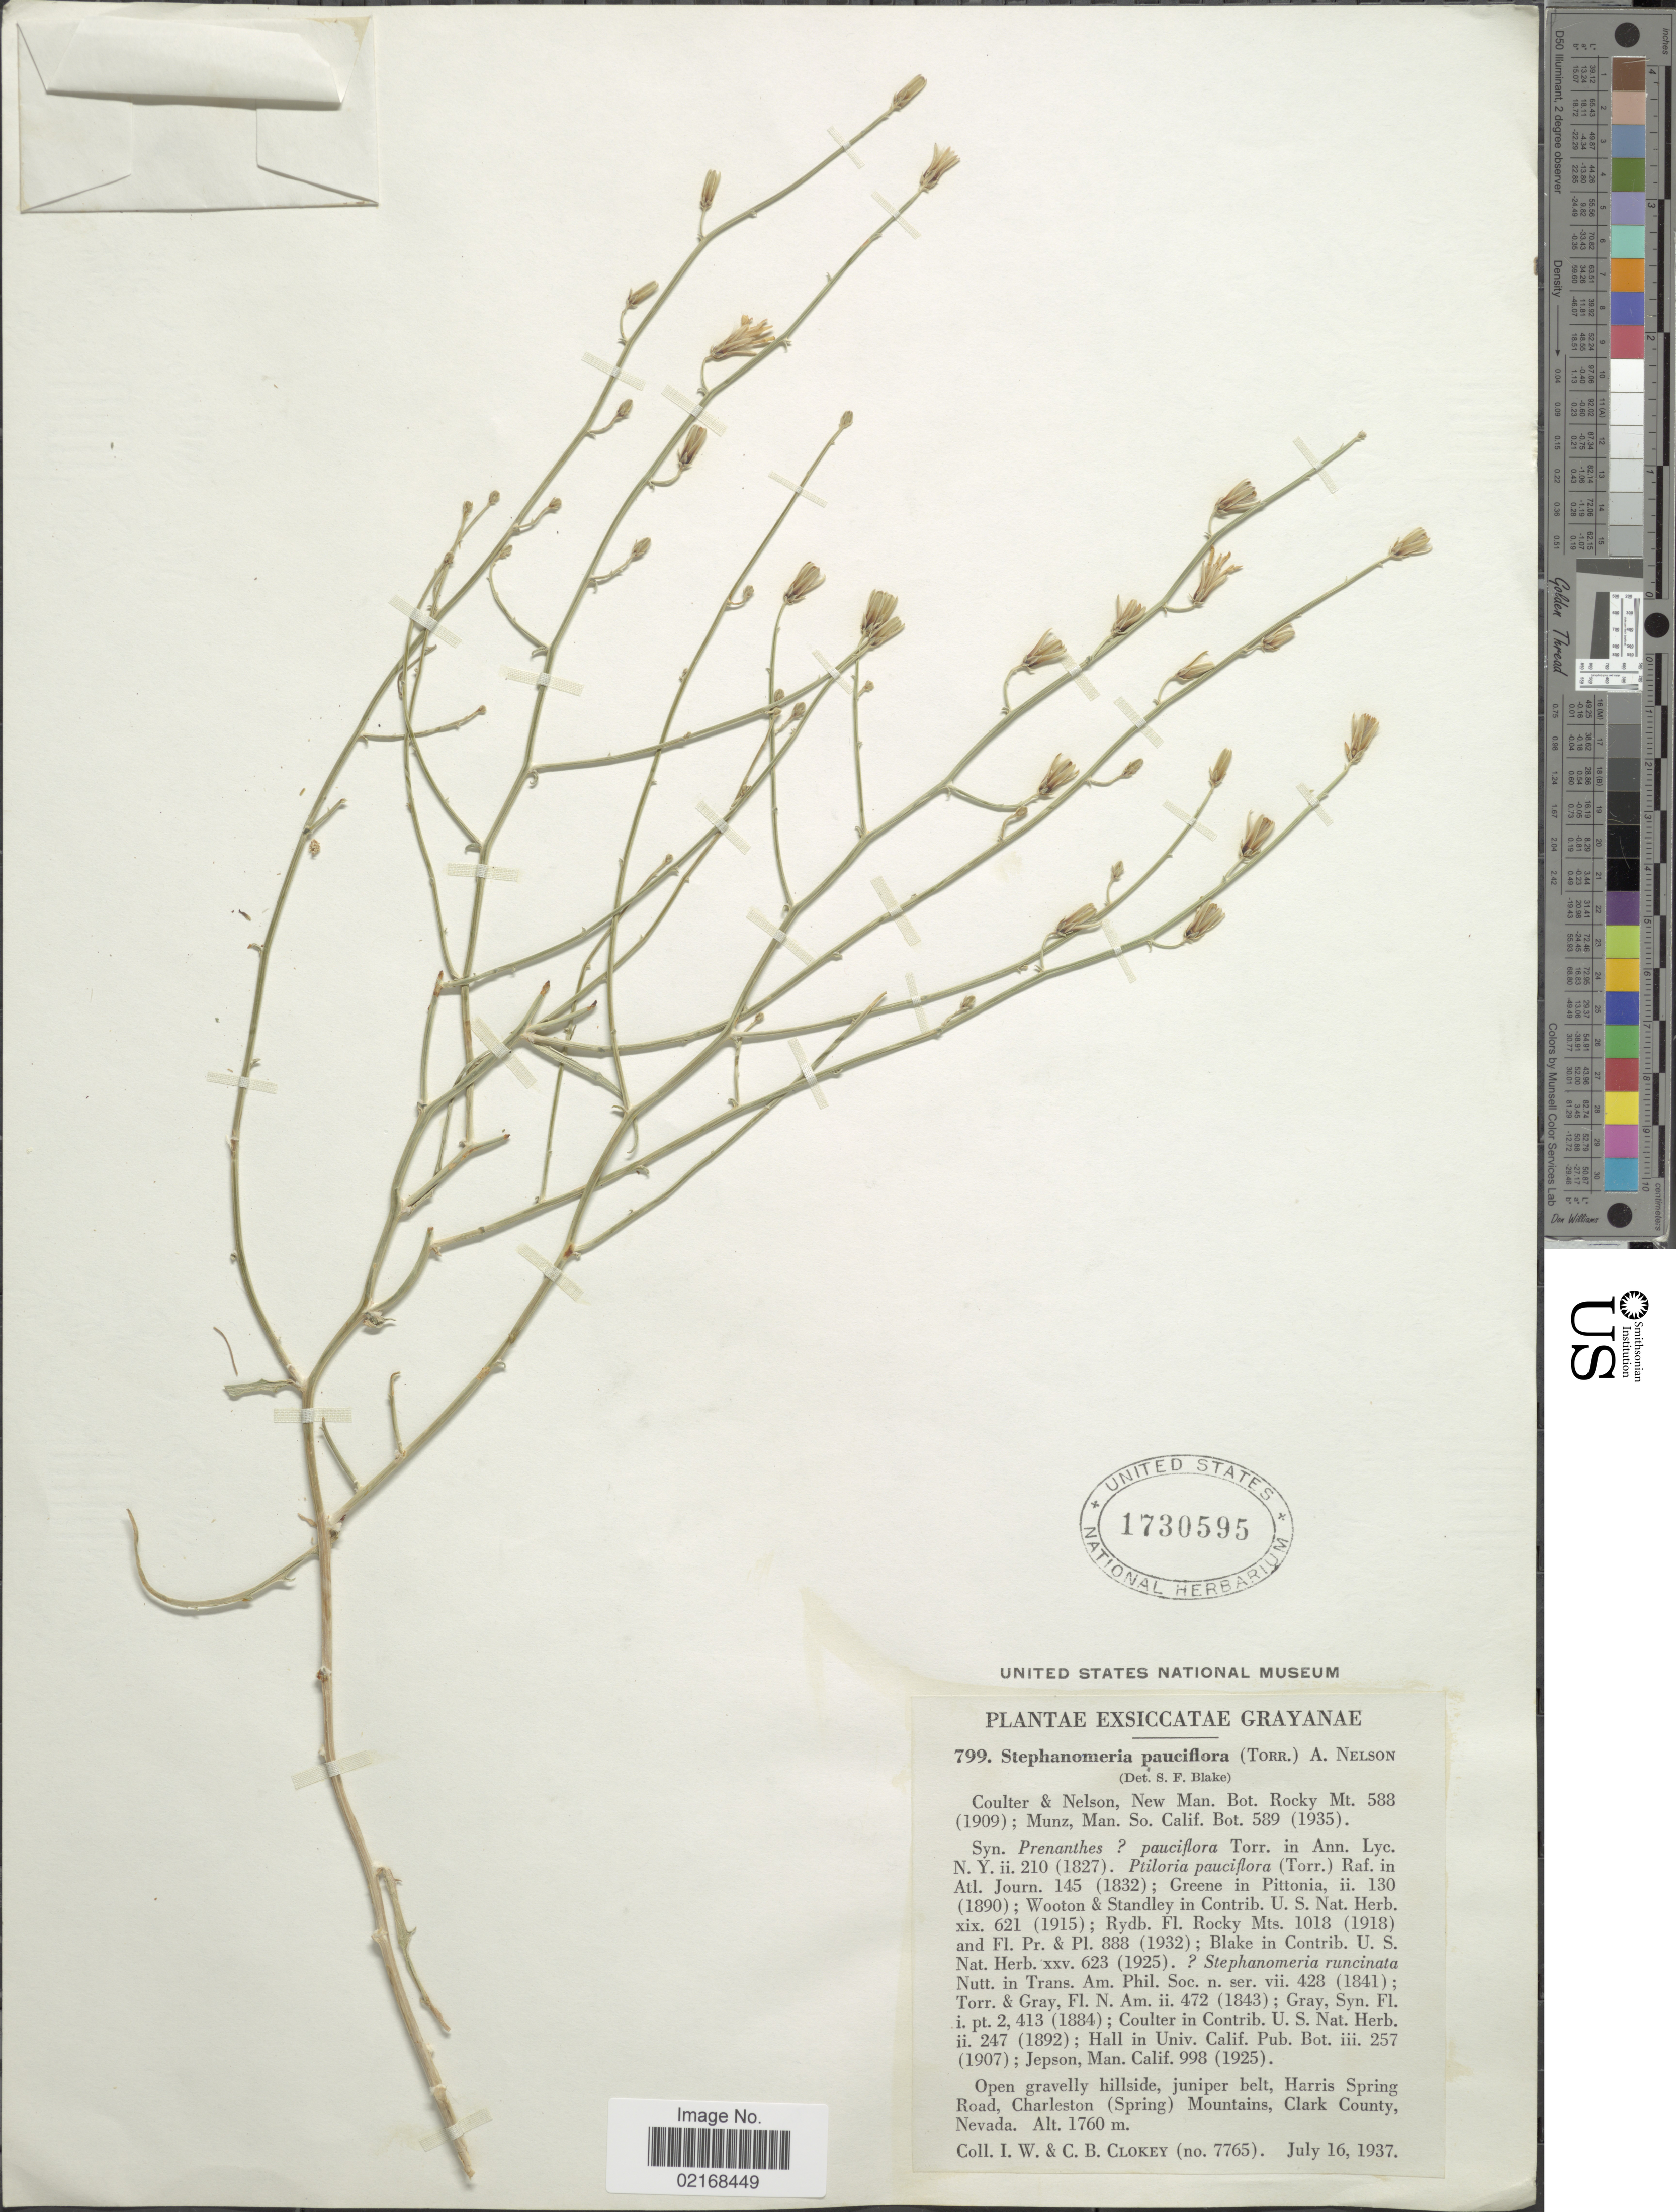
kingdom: Plantae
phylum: Tracheophyta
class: Magnoliopsida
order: Asterales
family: Asteraceae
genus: Stephanomeria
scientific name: Stephanomeria pauciflora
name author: (Torr.) A. Nelson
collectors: I. W. Clokey & C. Clokey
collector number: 7765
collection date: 1937-07-16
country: United States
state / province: Nevada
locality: Juniper belt, Harris Spring Road, Charleston (Spring) Mountains, Clark County, Nevada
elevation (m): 1760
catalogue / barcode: US 1730595